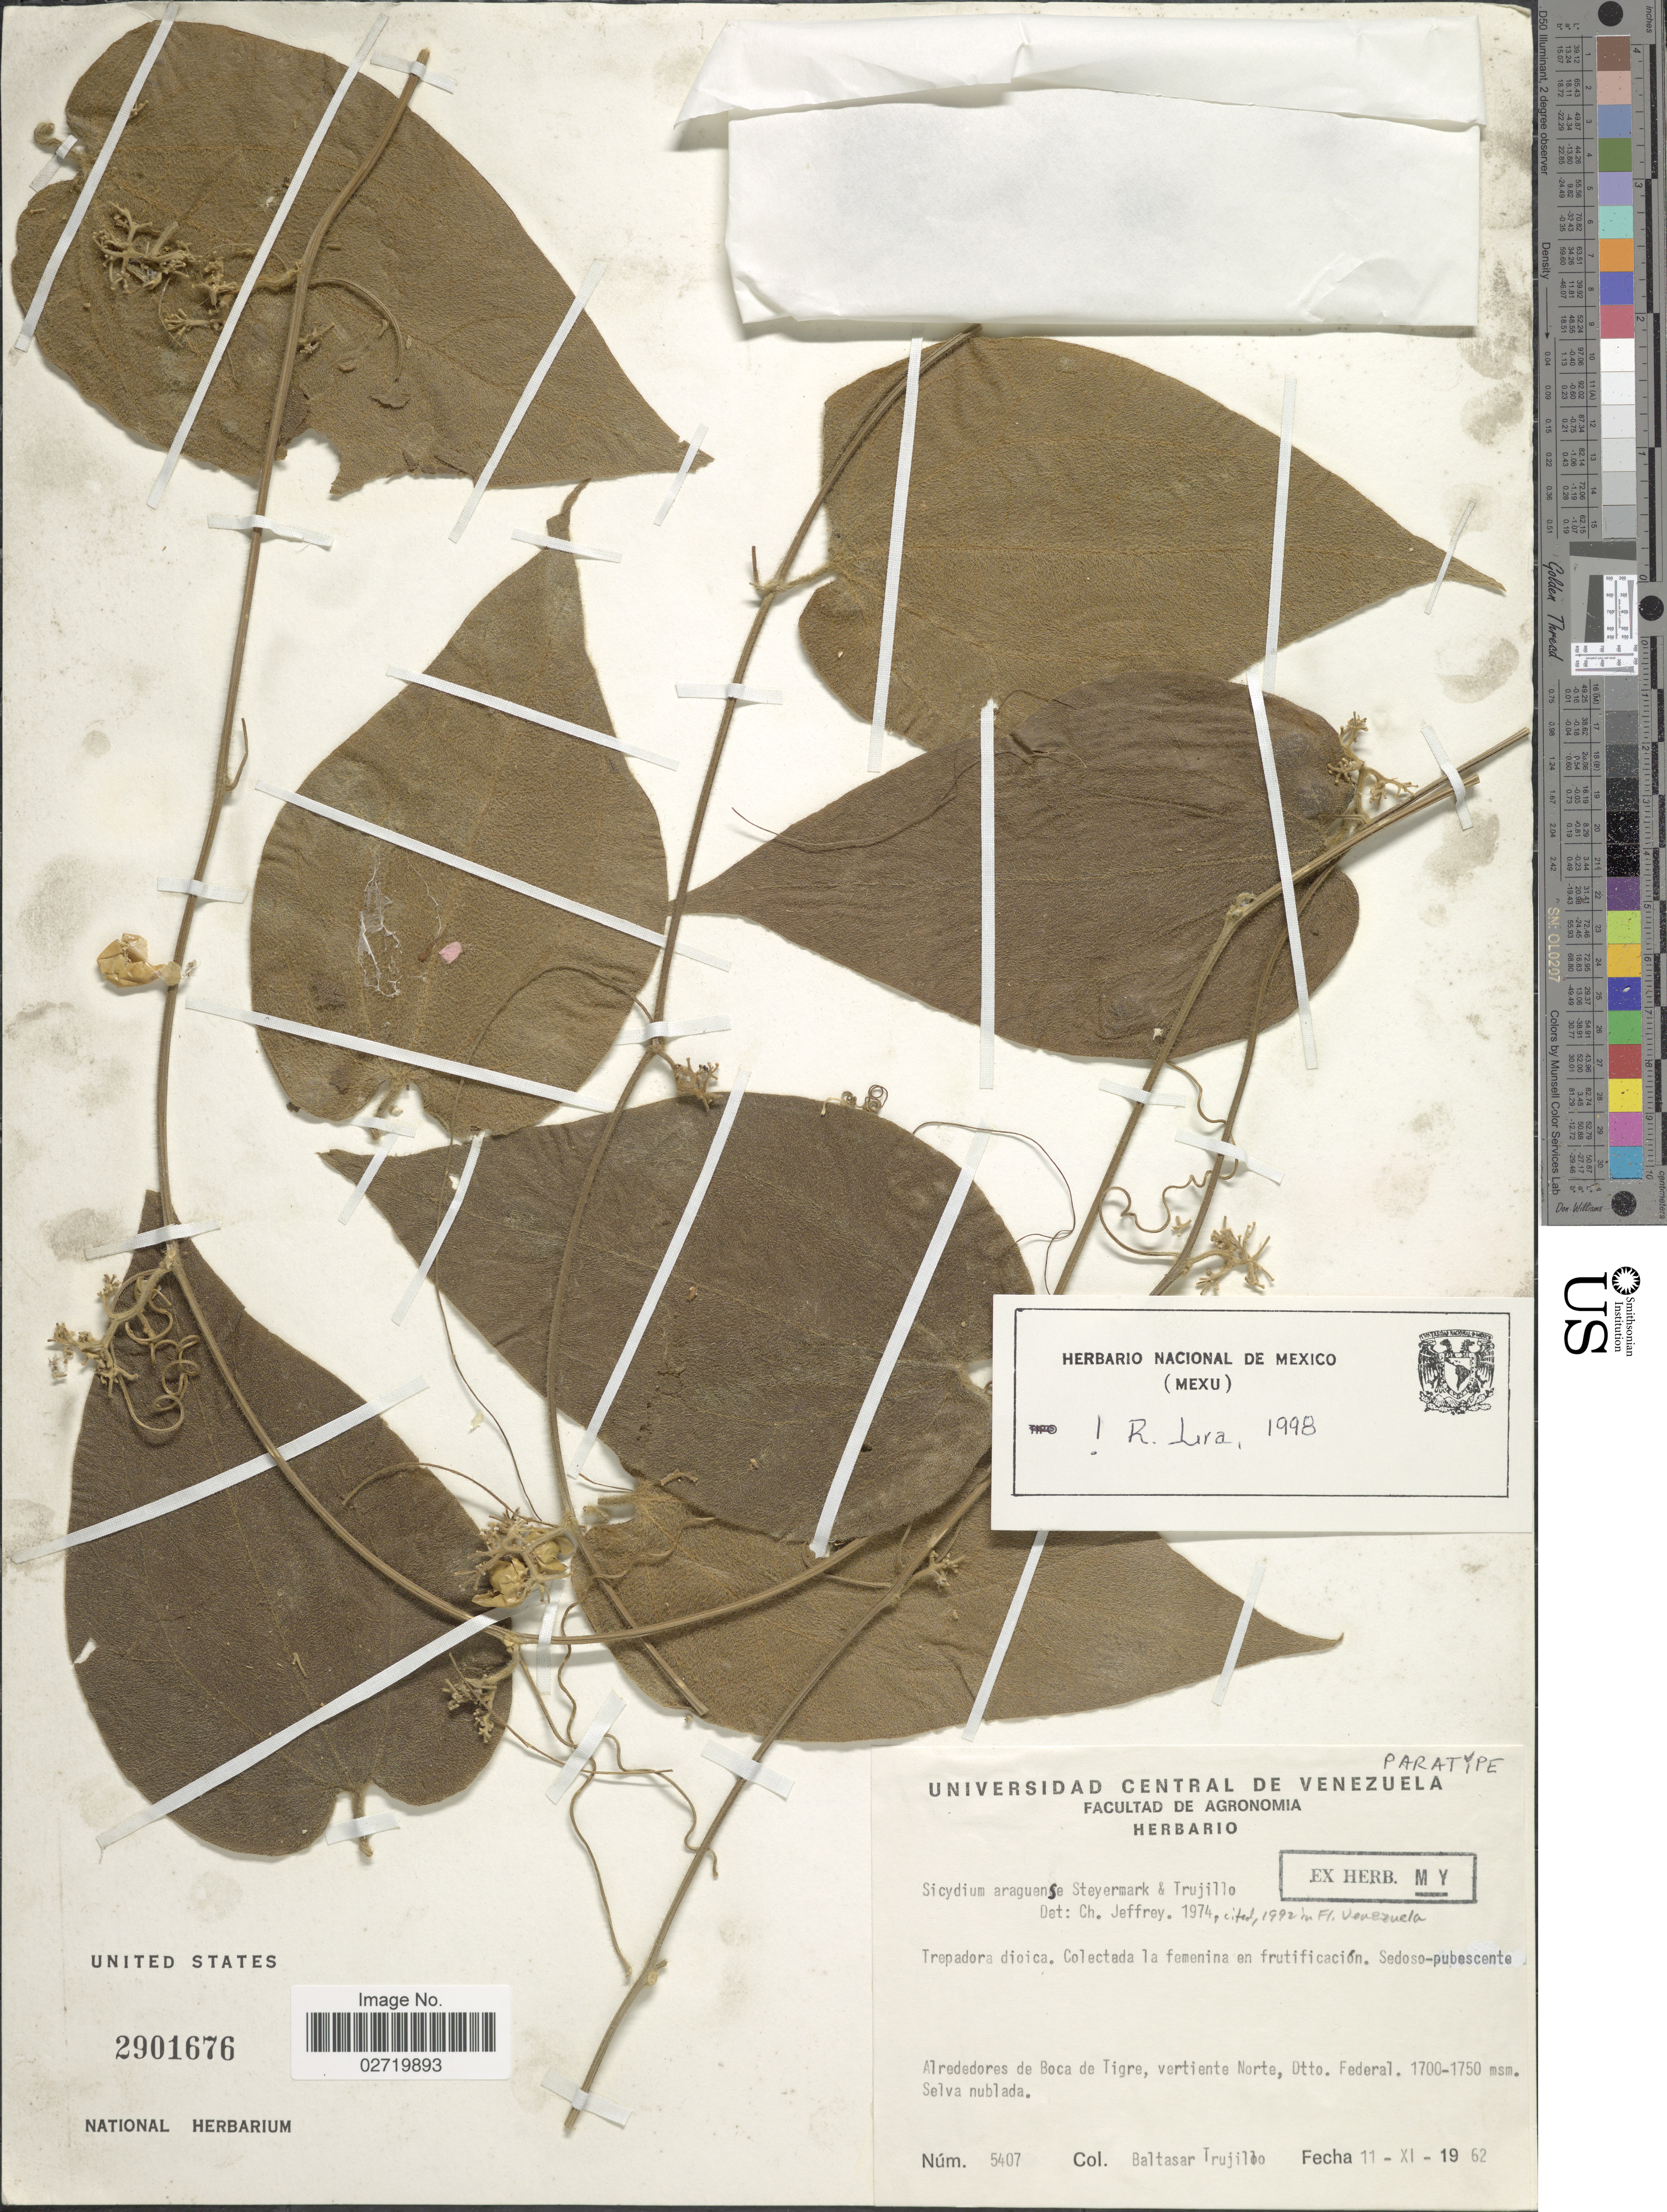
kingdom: Plantae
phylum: Tracheophyta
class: Magnoliopsida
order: Cucurbitales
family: Cucurbitaceae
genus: Sicydium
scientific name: Sicydium araguense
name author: Steyerm. & Trujillo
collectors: B. Trujillo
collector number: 5407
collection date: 1962-11-11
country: Venezuela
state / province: Distrito Federal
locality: Alrededores de Boca de Tigre, vertiente Norte, Dtto. Federal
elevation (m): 1700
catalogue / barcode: US 2901676